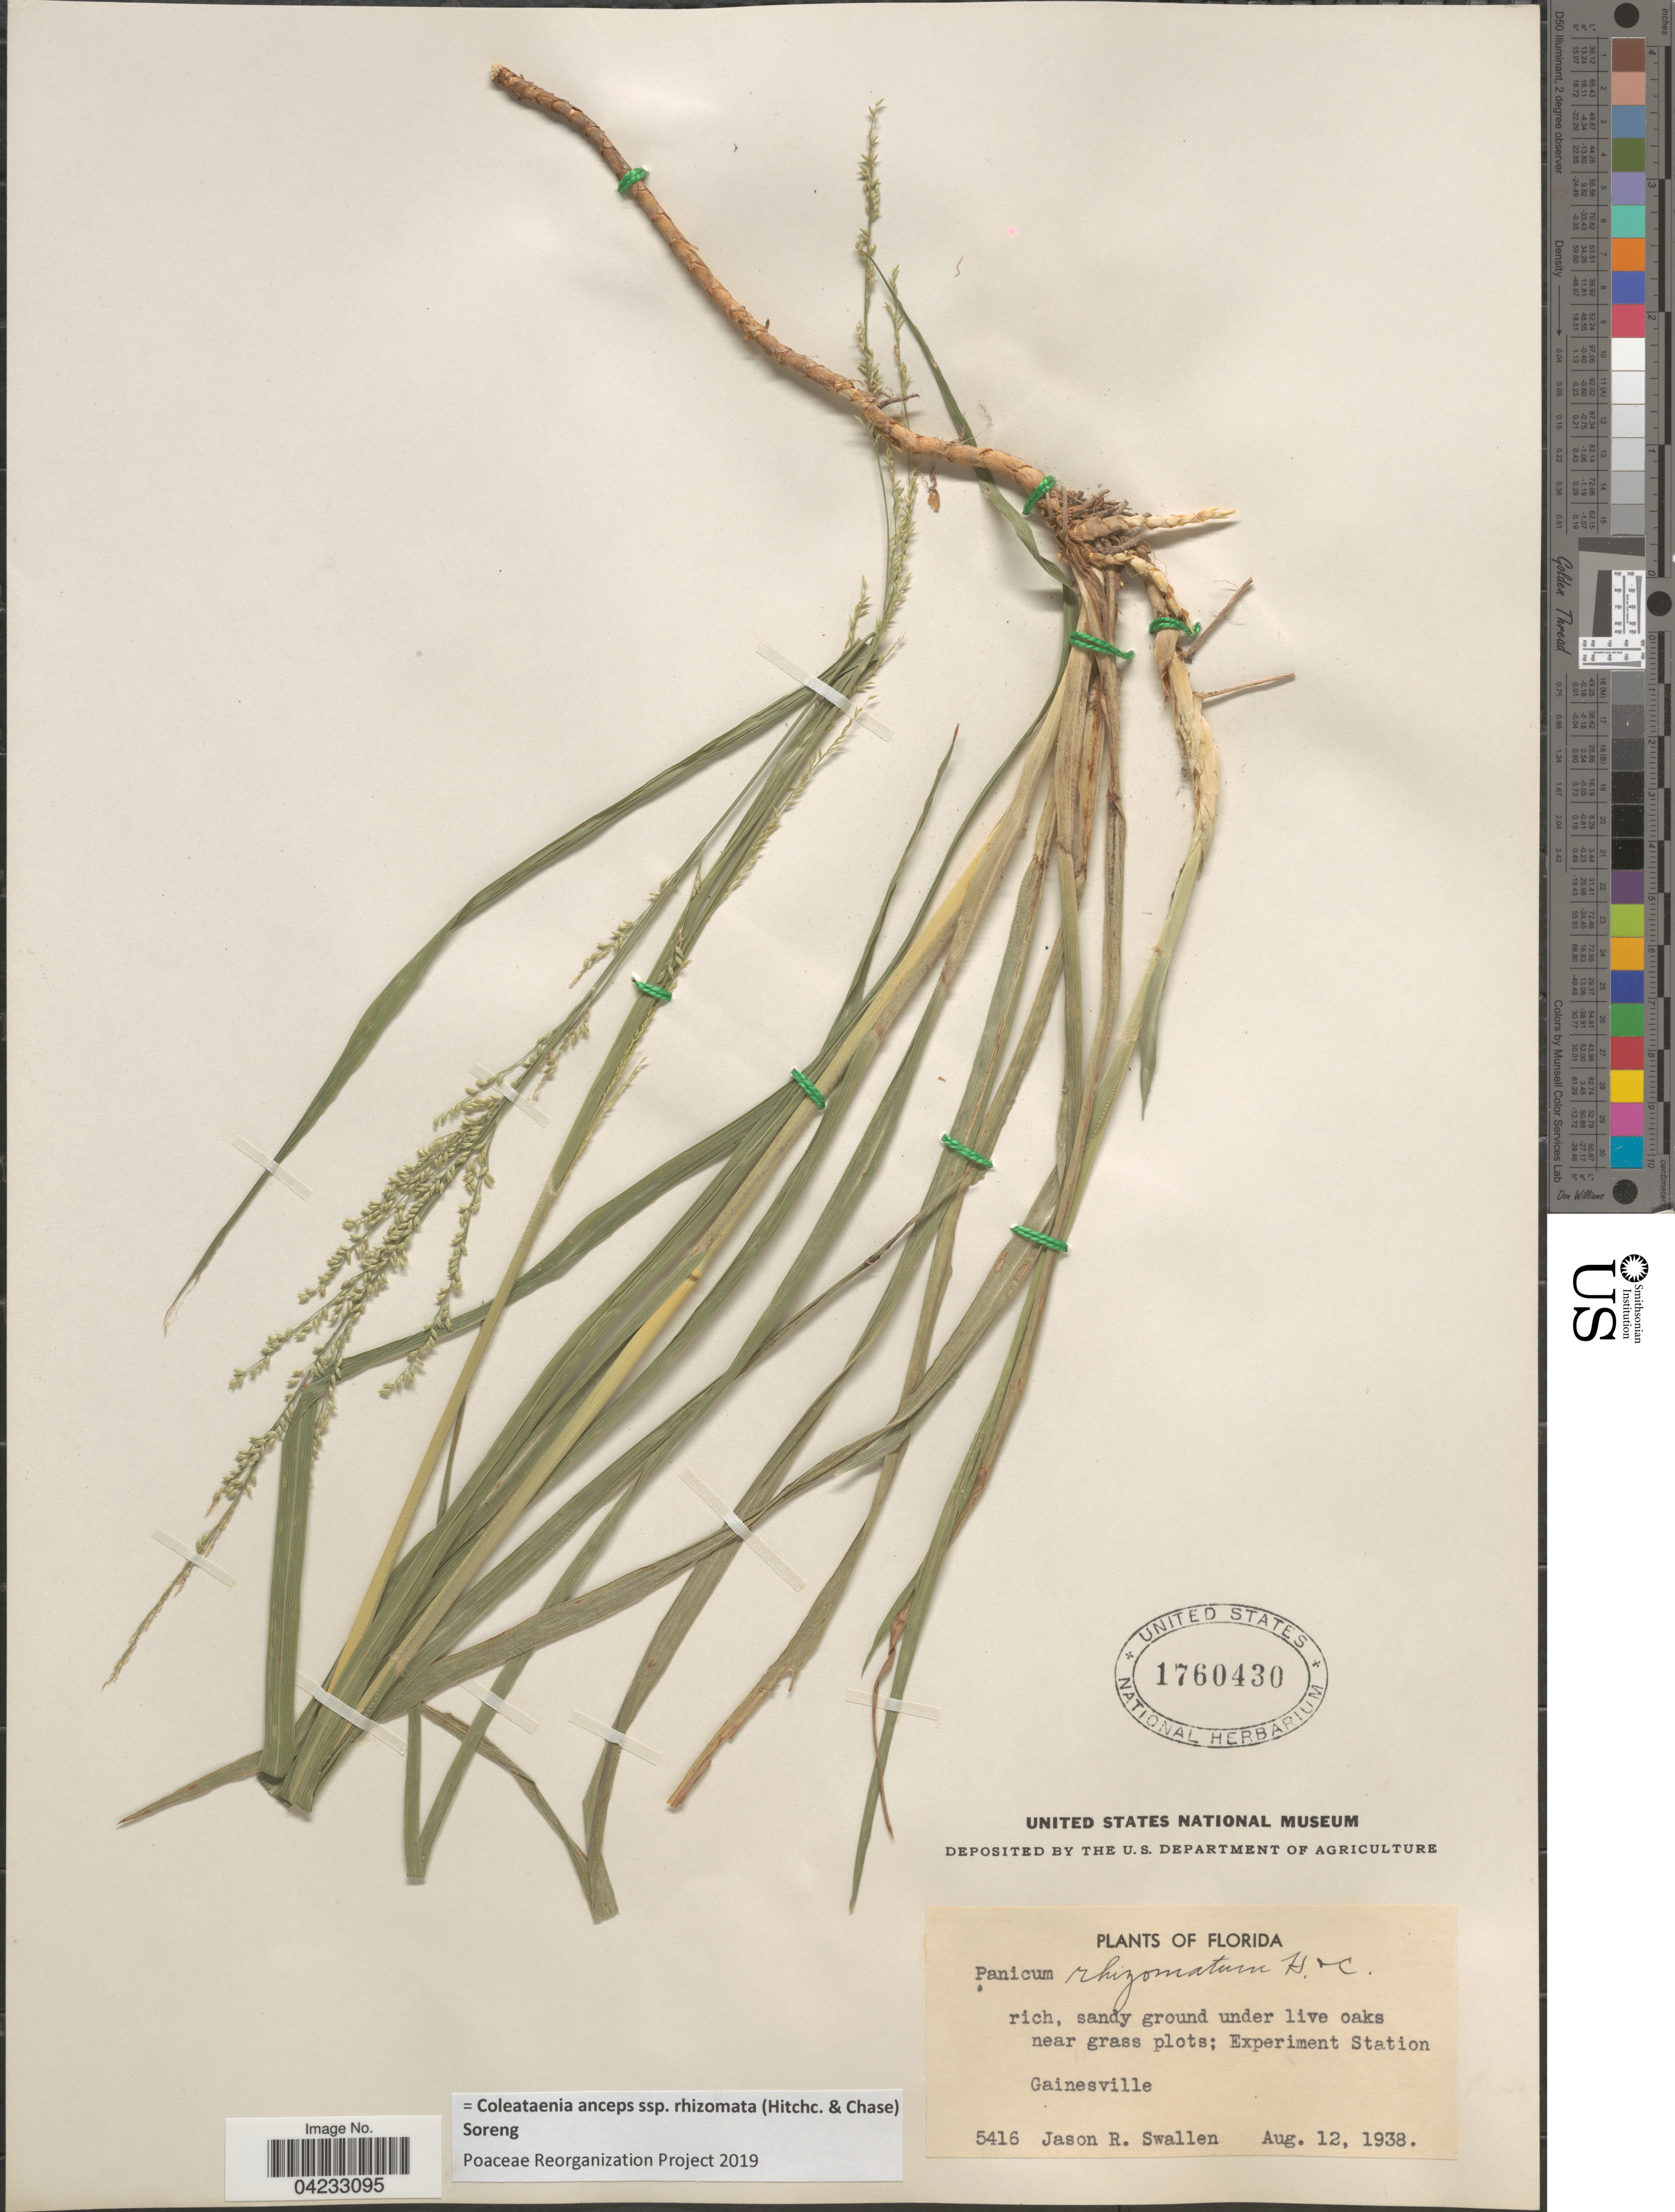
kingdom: Plantae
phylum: Tracheophyta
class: Liliopsida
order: Poales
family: Poaceae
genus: Coleataenia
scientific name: Coleataenia anceps subsp. rhizomata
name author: (Hitchc. & Chase) Soreng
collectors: J. R. Swallen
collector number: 5416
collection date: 1938-08-12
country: United States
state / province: Florida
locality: Near grass plots; Experiment Station. Gainesville.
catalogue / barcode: US 1760430